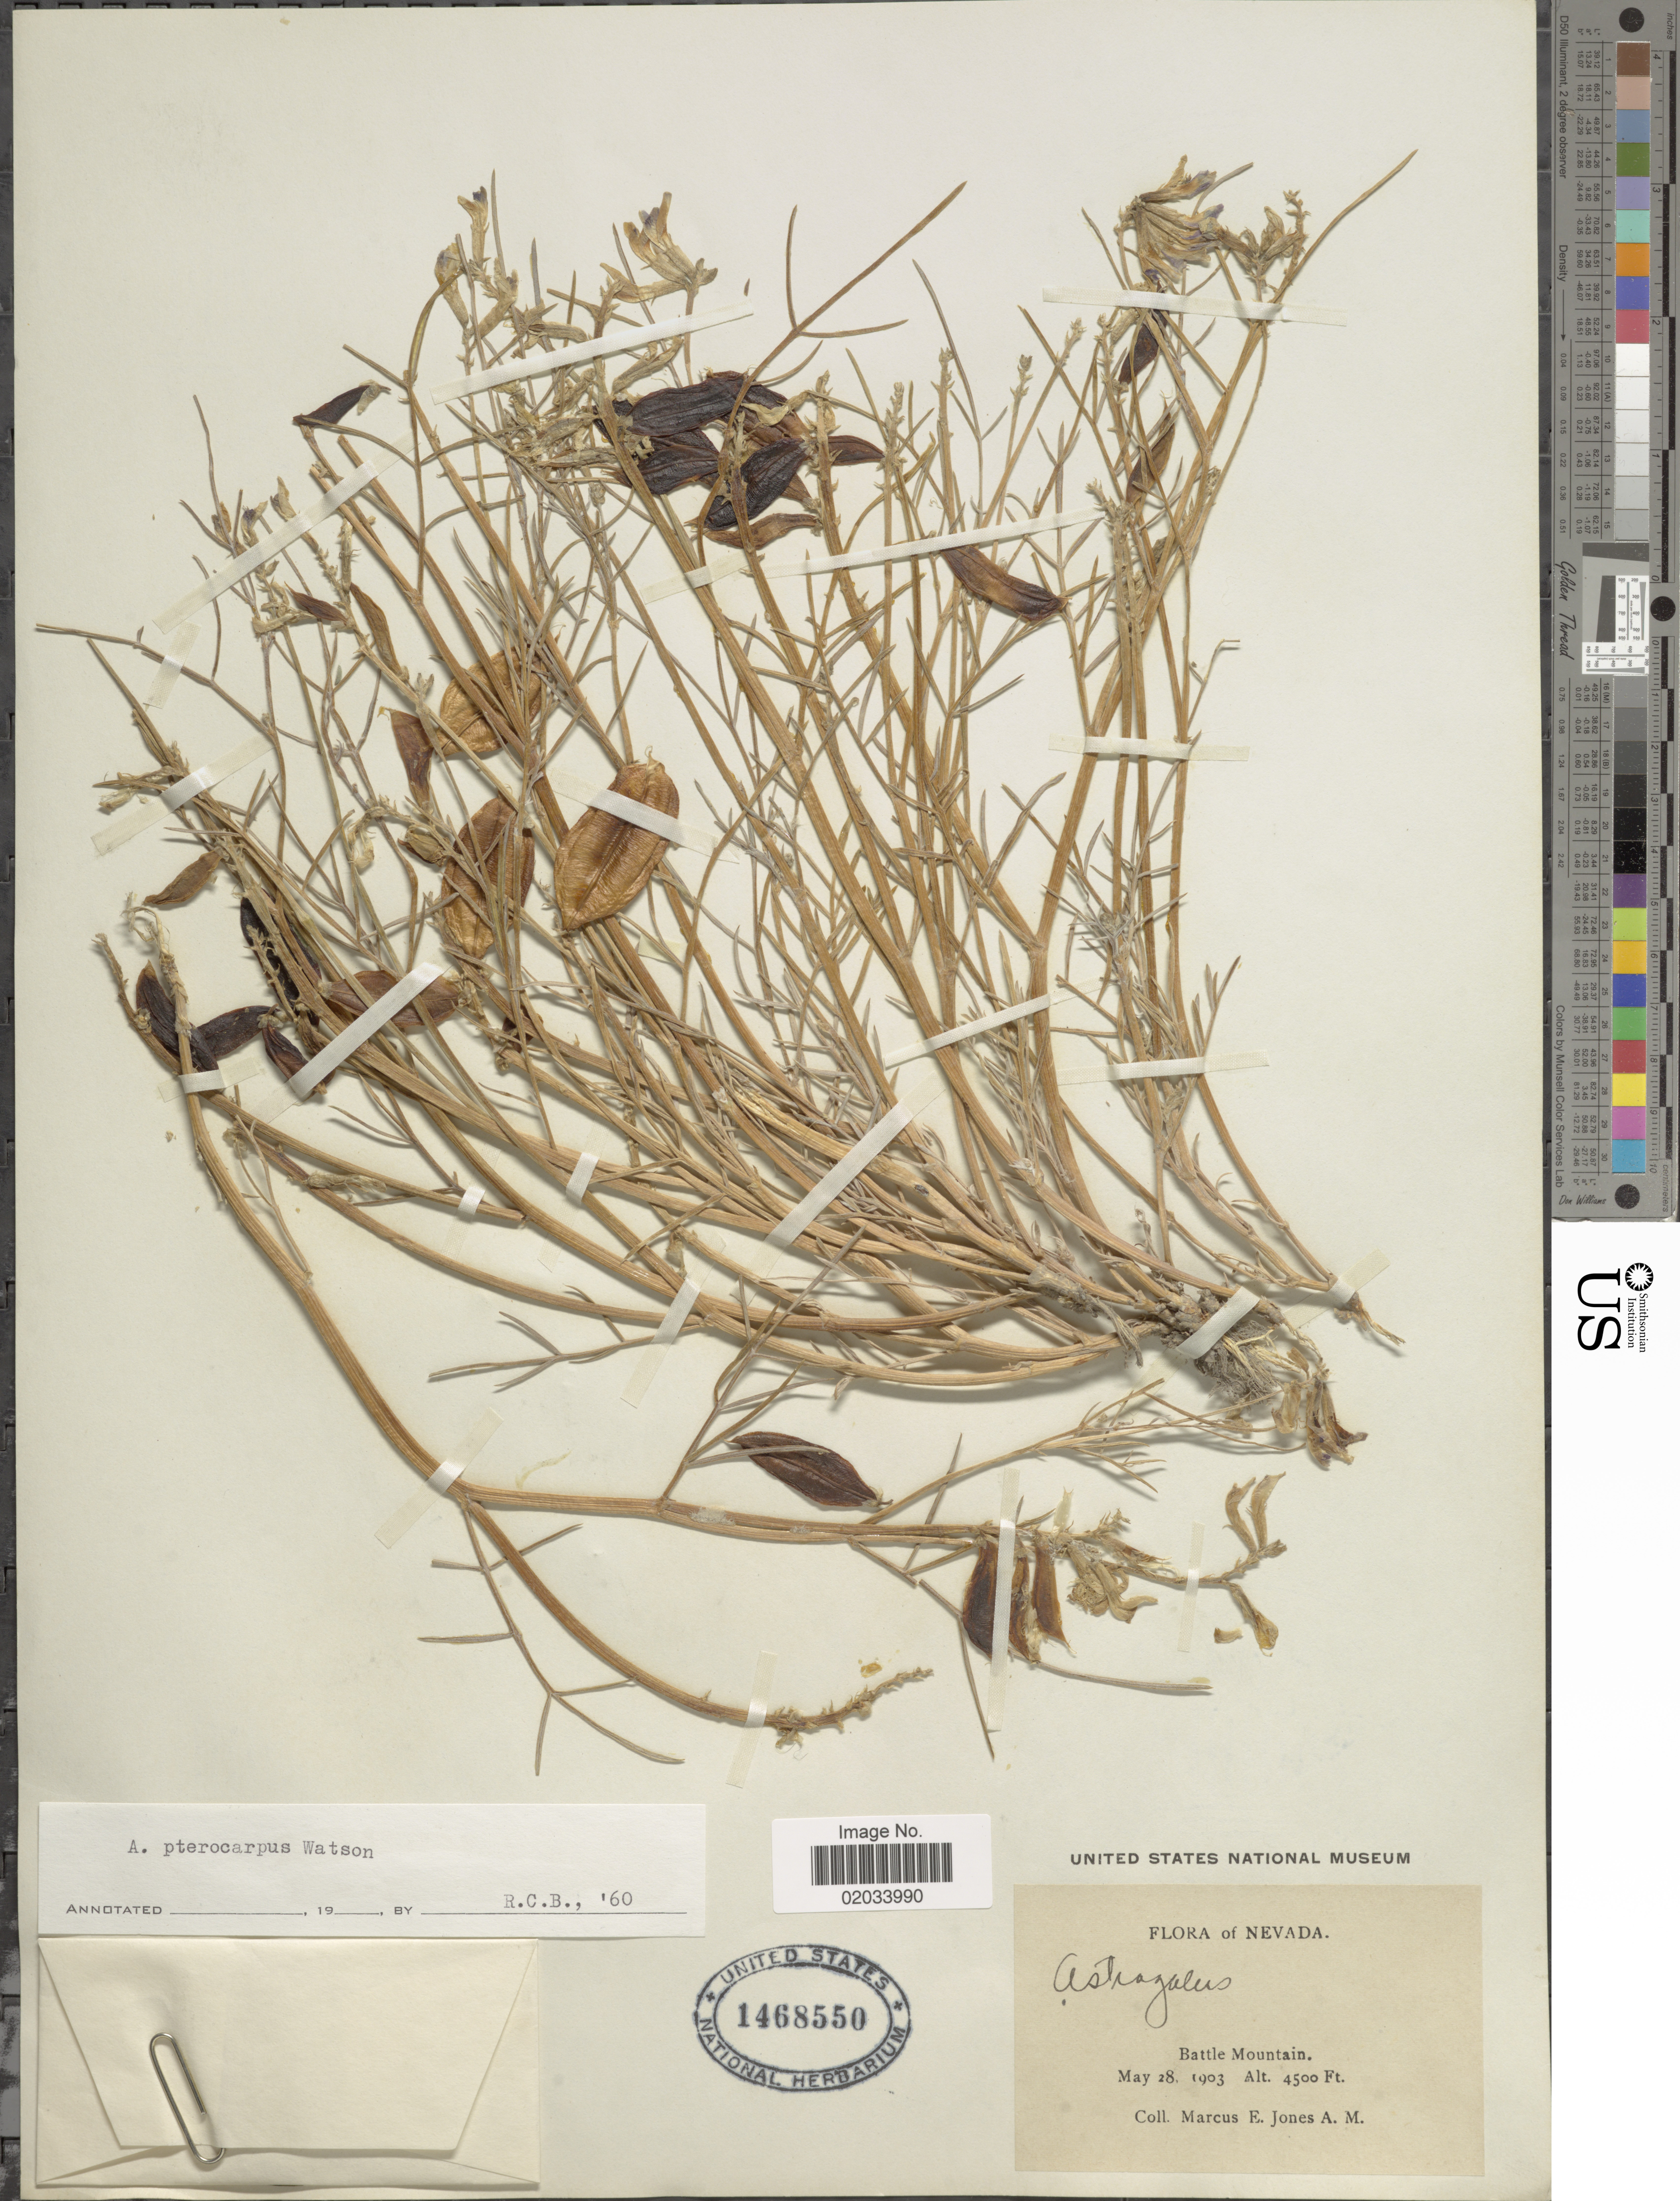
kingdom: Plantae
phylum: Tracheophyta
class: Magnoliopsida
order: Fabales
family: Fabaceae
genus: Astragalus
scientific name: Astragalus pterocarpus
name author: S. Watson in C. King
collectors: M. E. Jones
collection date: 1903-05-28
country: United States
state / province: Nevada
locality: Battle Mountain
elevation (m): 1372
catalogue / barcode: US 1468550